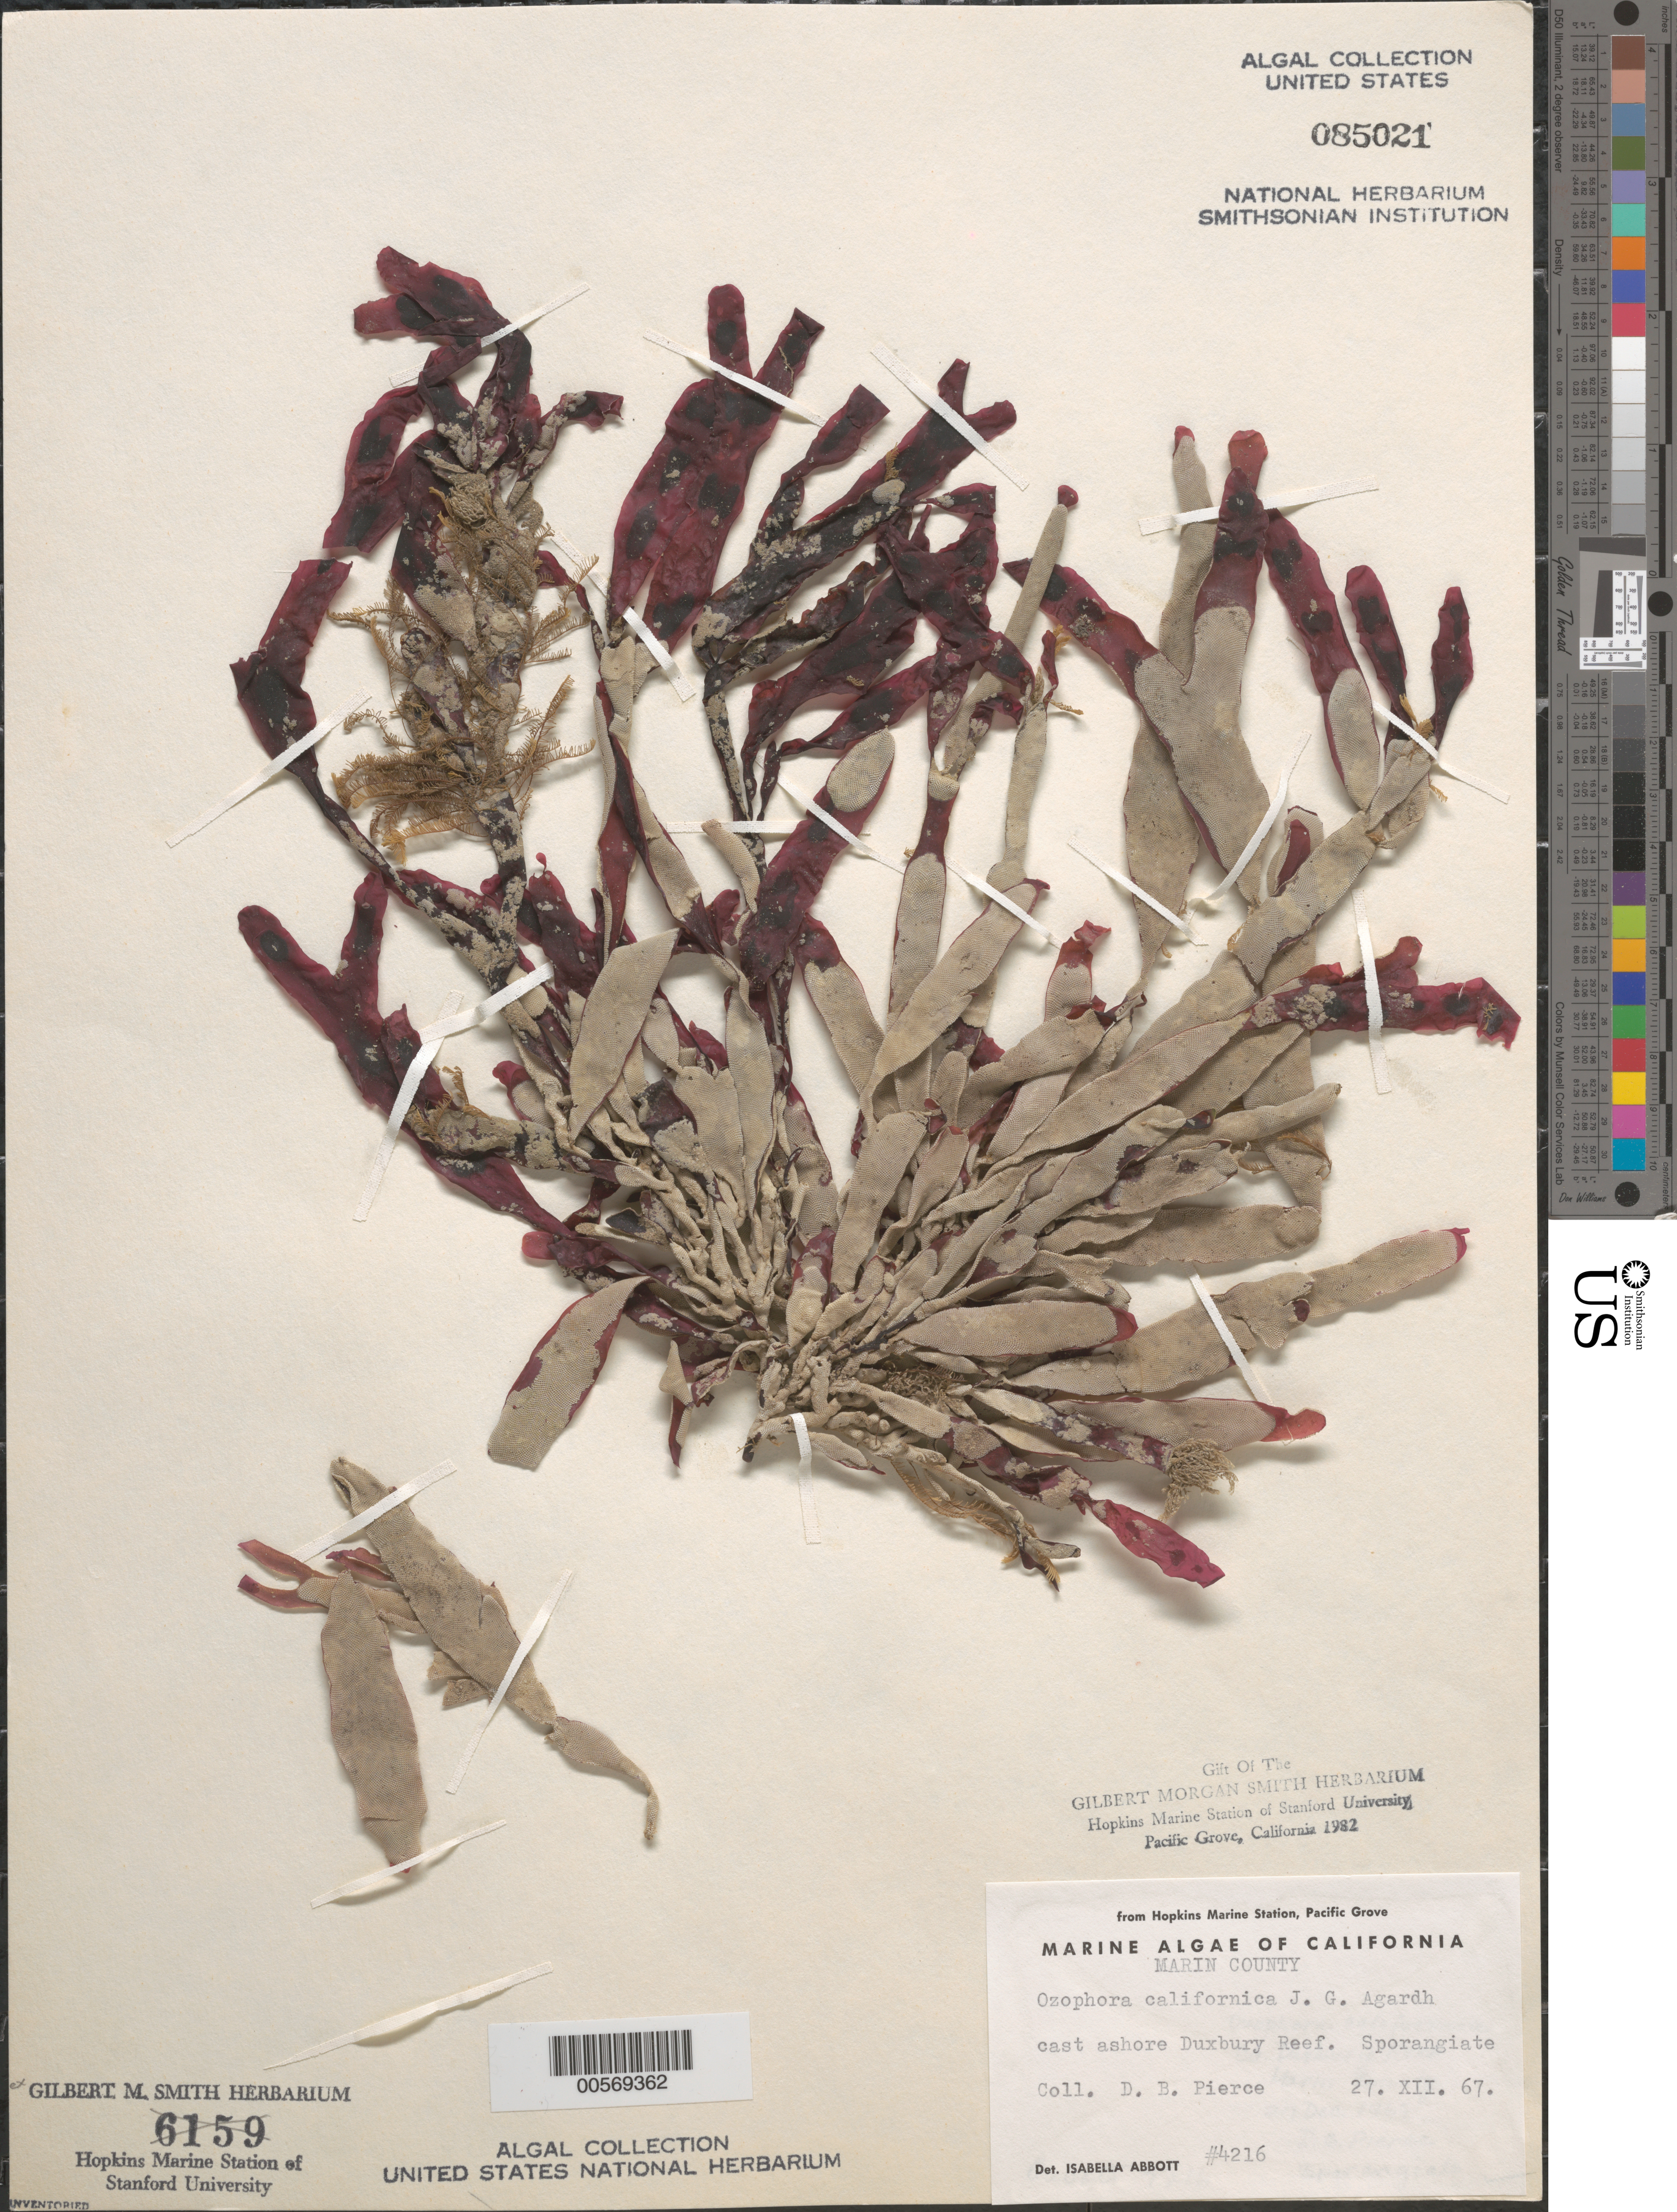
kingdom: Plantae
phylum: Rhodophyta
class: Florideophyceae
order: Gigartinales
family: Phyllophoraceae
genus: Ozophora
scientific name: Ozophora clevelandii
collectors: D. Pierce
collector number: IAA 4216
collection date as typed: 27 Dec 1967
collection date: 1967-12-27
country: United States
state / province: California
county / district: Marin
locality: Duxbury Reef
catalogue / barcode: US 85021